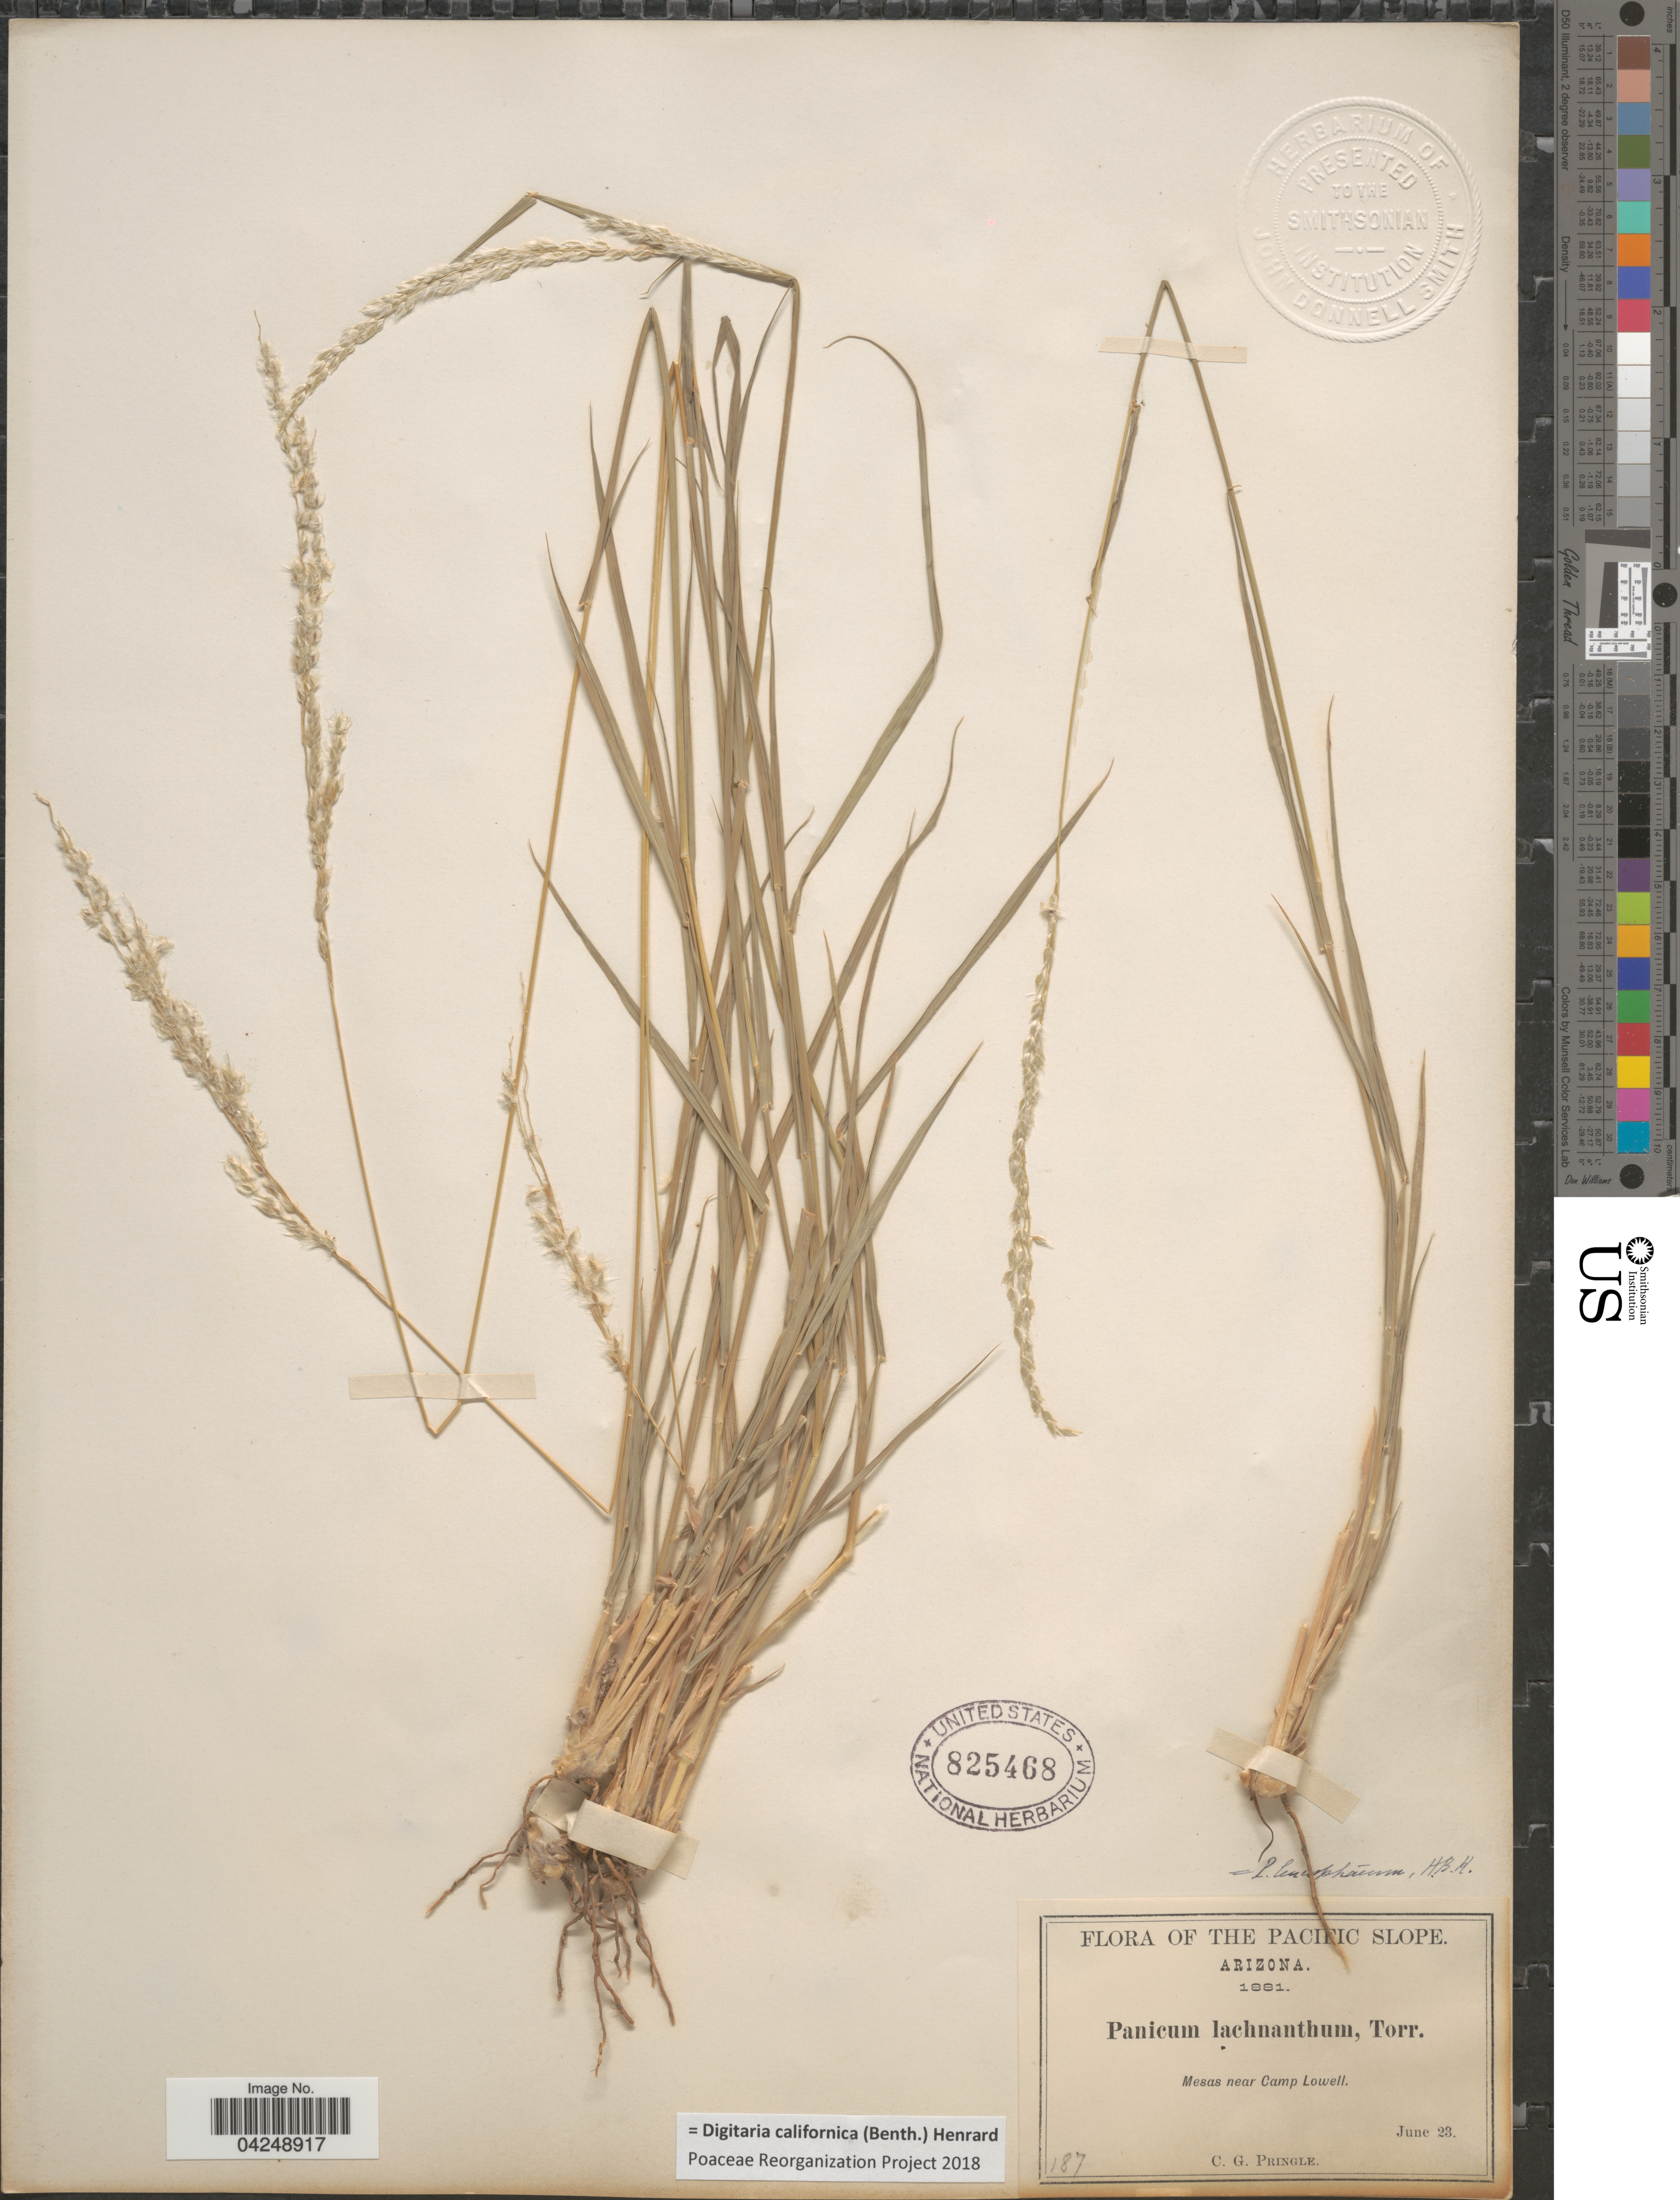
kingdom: Plantae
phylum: Tracheophyta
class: Liliopsida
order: Poales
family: Poaceae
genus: Digitaria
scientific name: Digitaria californica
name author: (Benth.) Henr.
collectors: C. G. Pringle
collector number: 187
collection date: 1881-06-23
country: United States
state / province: Arizona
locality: The Pacific Slope. Mesas near Camp Lowell.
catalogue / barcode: US 825468